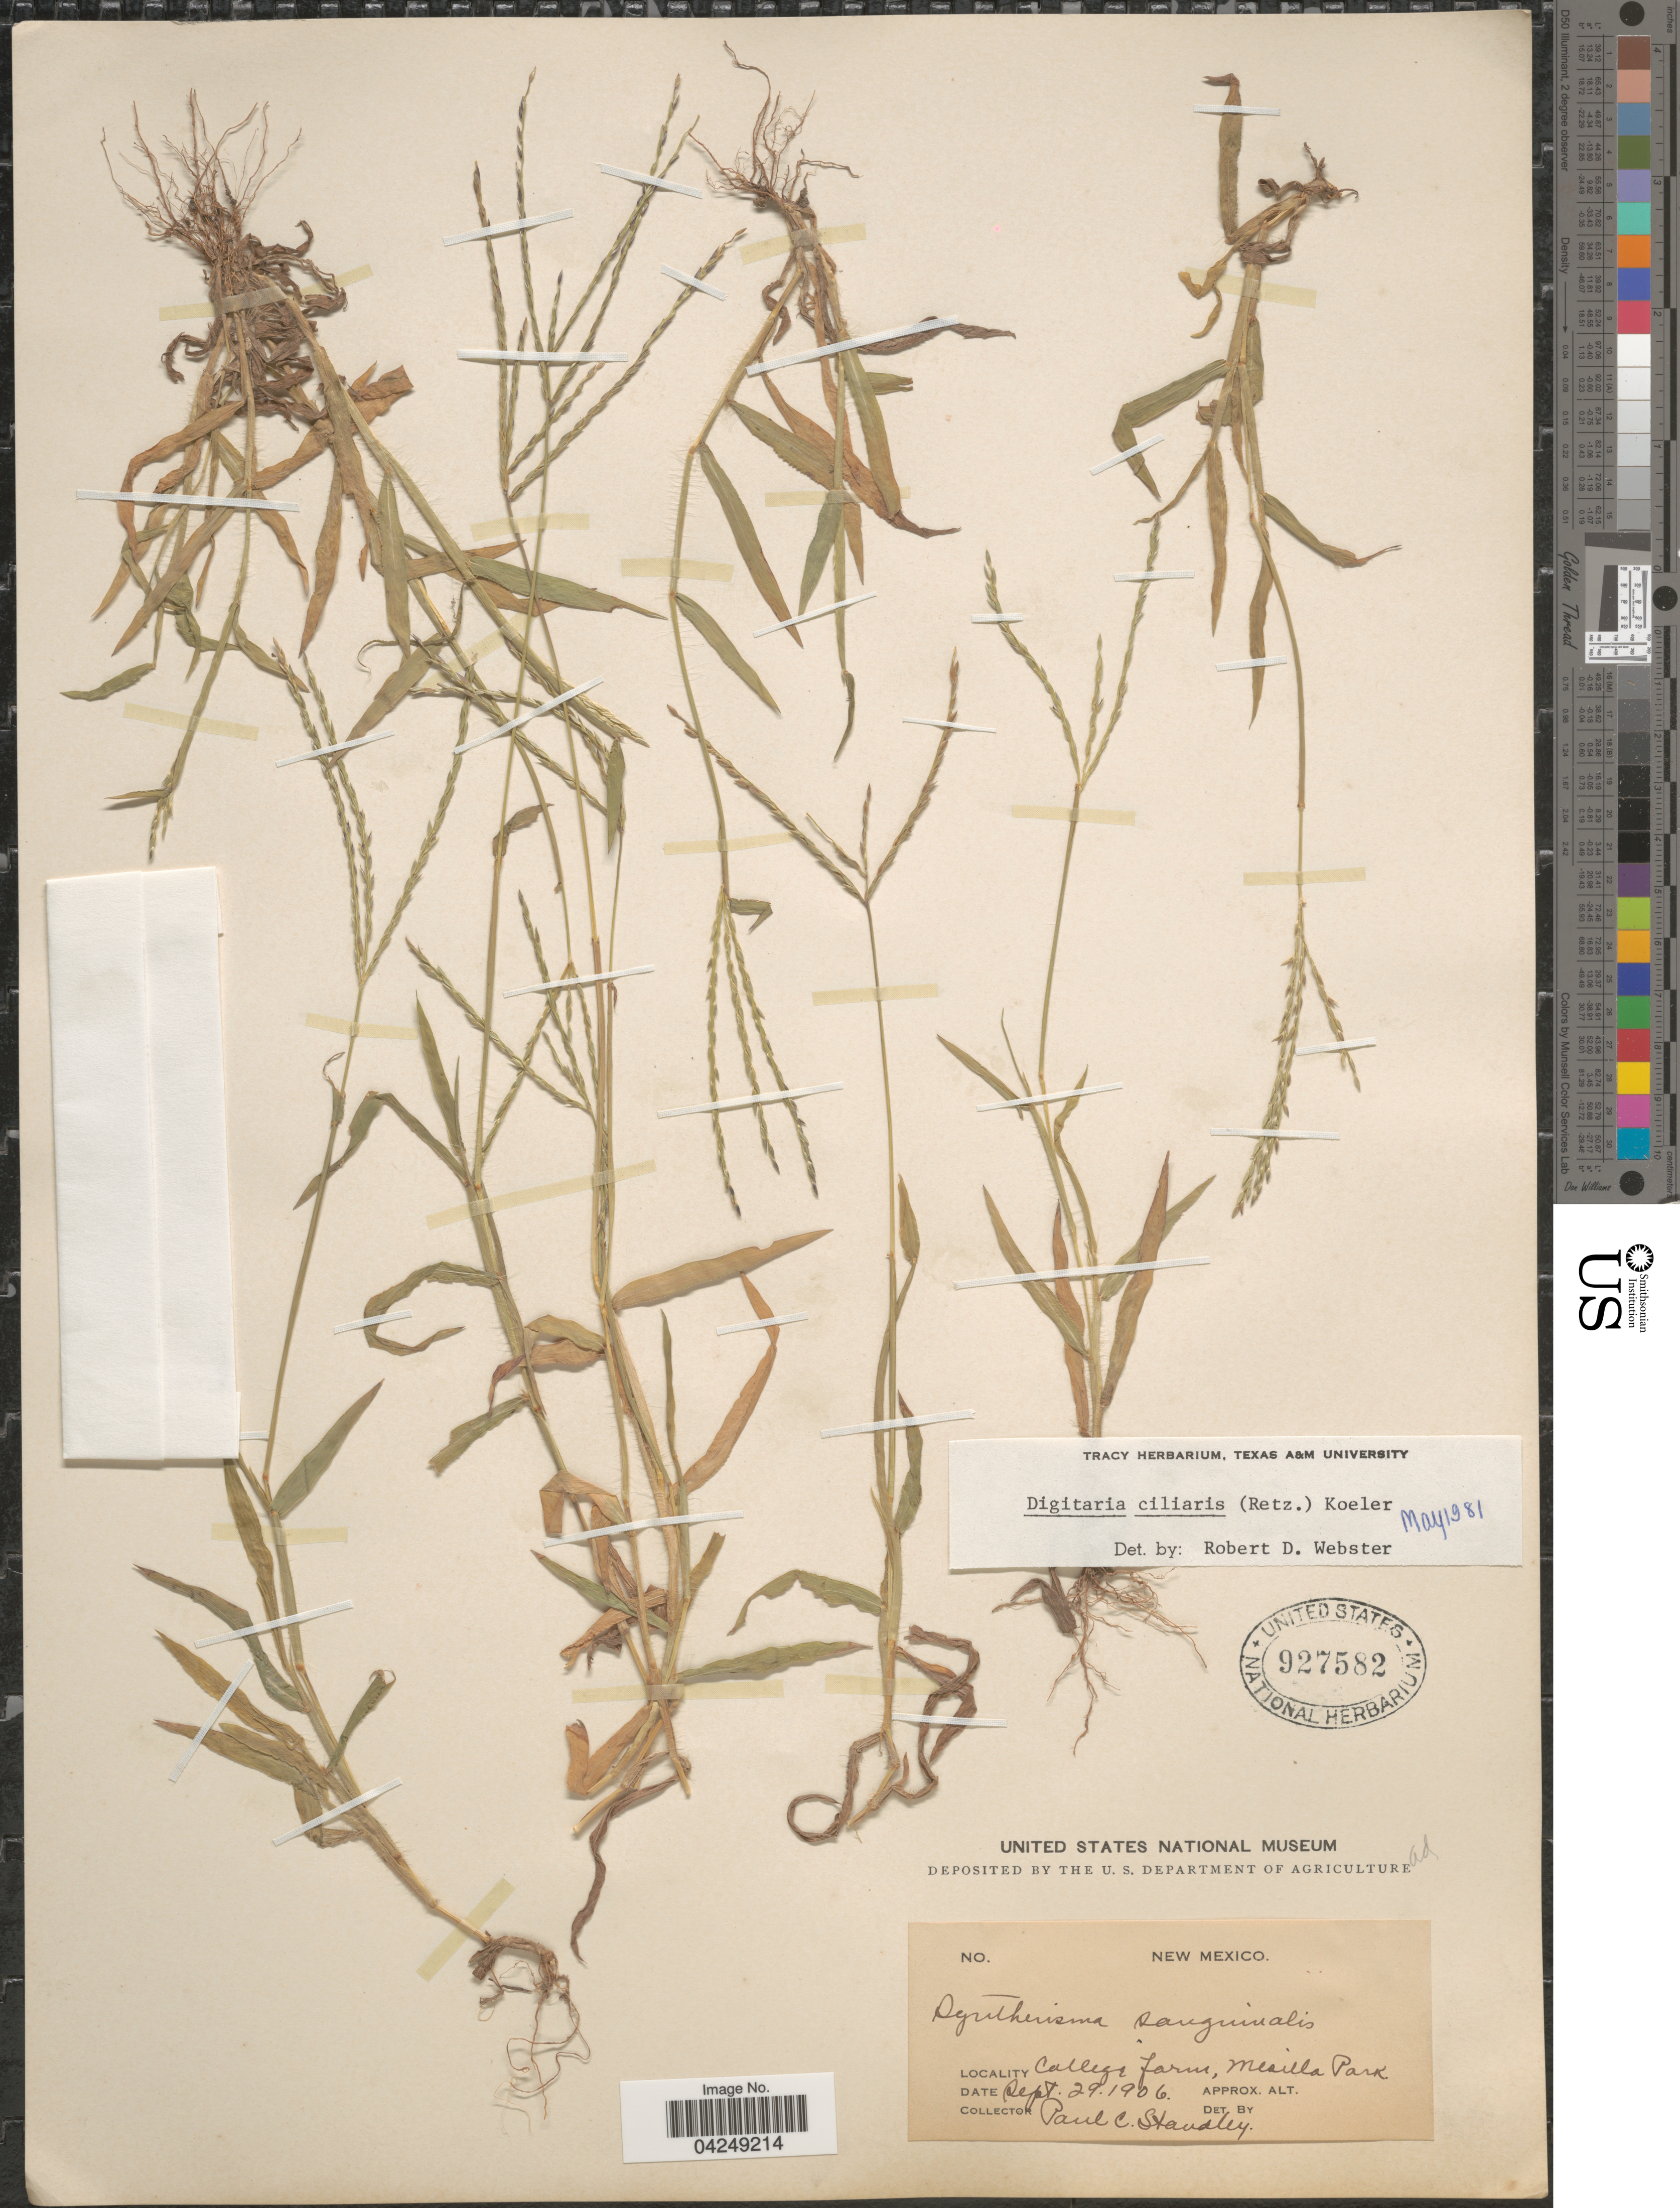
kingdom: Plantae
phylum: Tracheophyta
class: Liliopsida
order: Poales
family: Poaceae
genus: Digitaria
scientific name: Digitaria ciliaris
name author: (Retz.) Koeler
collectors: P. C. Standley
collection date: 1906-09-29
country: United States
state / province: New Mexico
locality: College Farms, Mesilla Park.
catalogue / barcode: US 927582